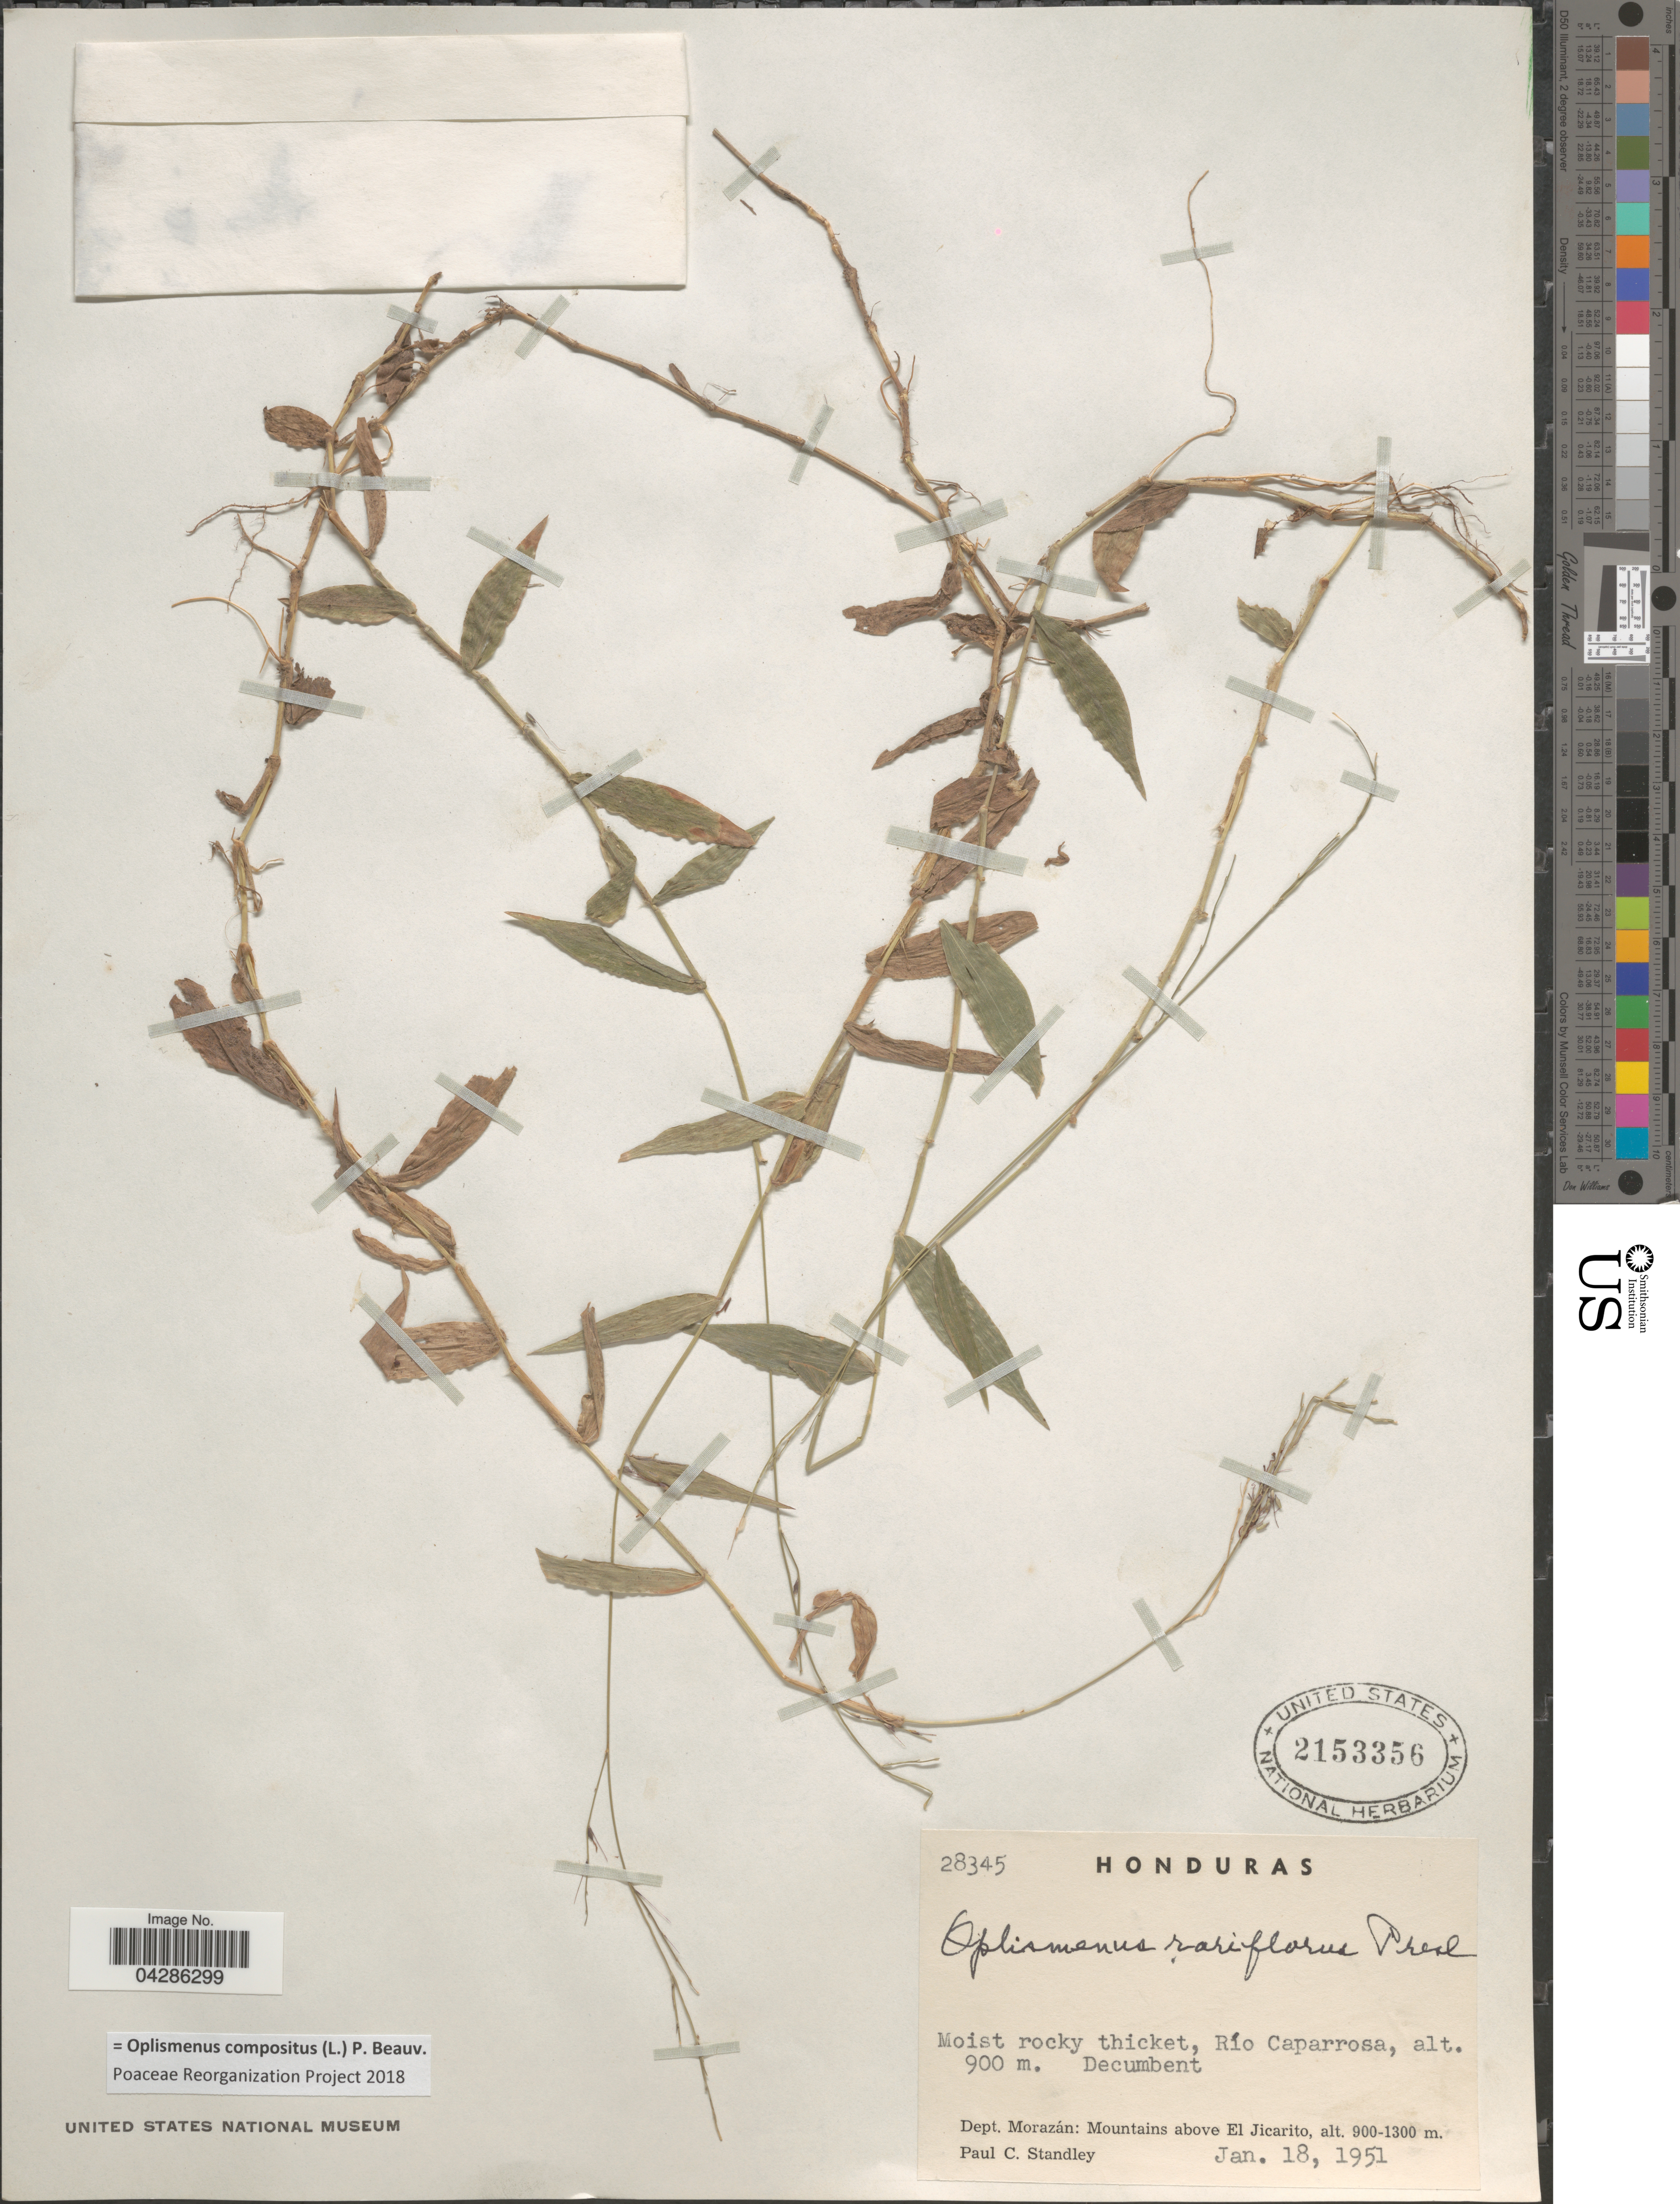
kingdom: Plantae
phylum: Tracheophyta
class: Liliopsida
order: Poales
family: Poaceae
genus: Oplismenus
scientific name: Oplismenus compositus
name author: (L.) P. Beauv.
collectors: P. C. Standley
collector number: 28345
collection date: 1951-01-18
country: Honduras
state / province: Fco. Morazán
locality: Moist rocky thicket, Río Caparrosa. Dept. Morazán: Mountains above El Jicarito.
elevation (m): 900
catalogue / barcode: US 2153356